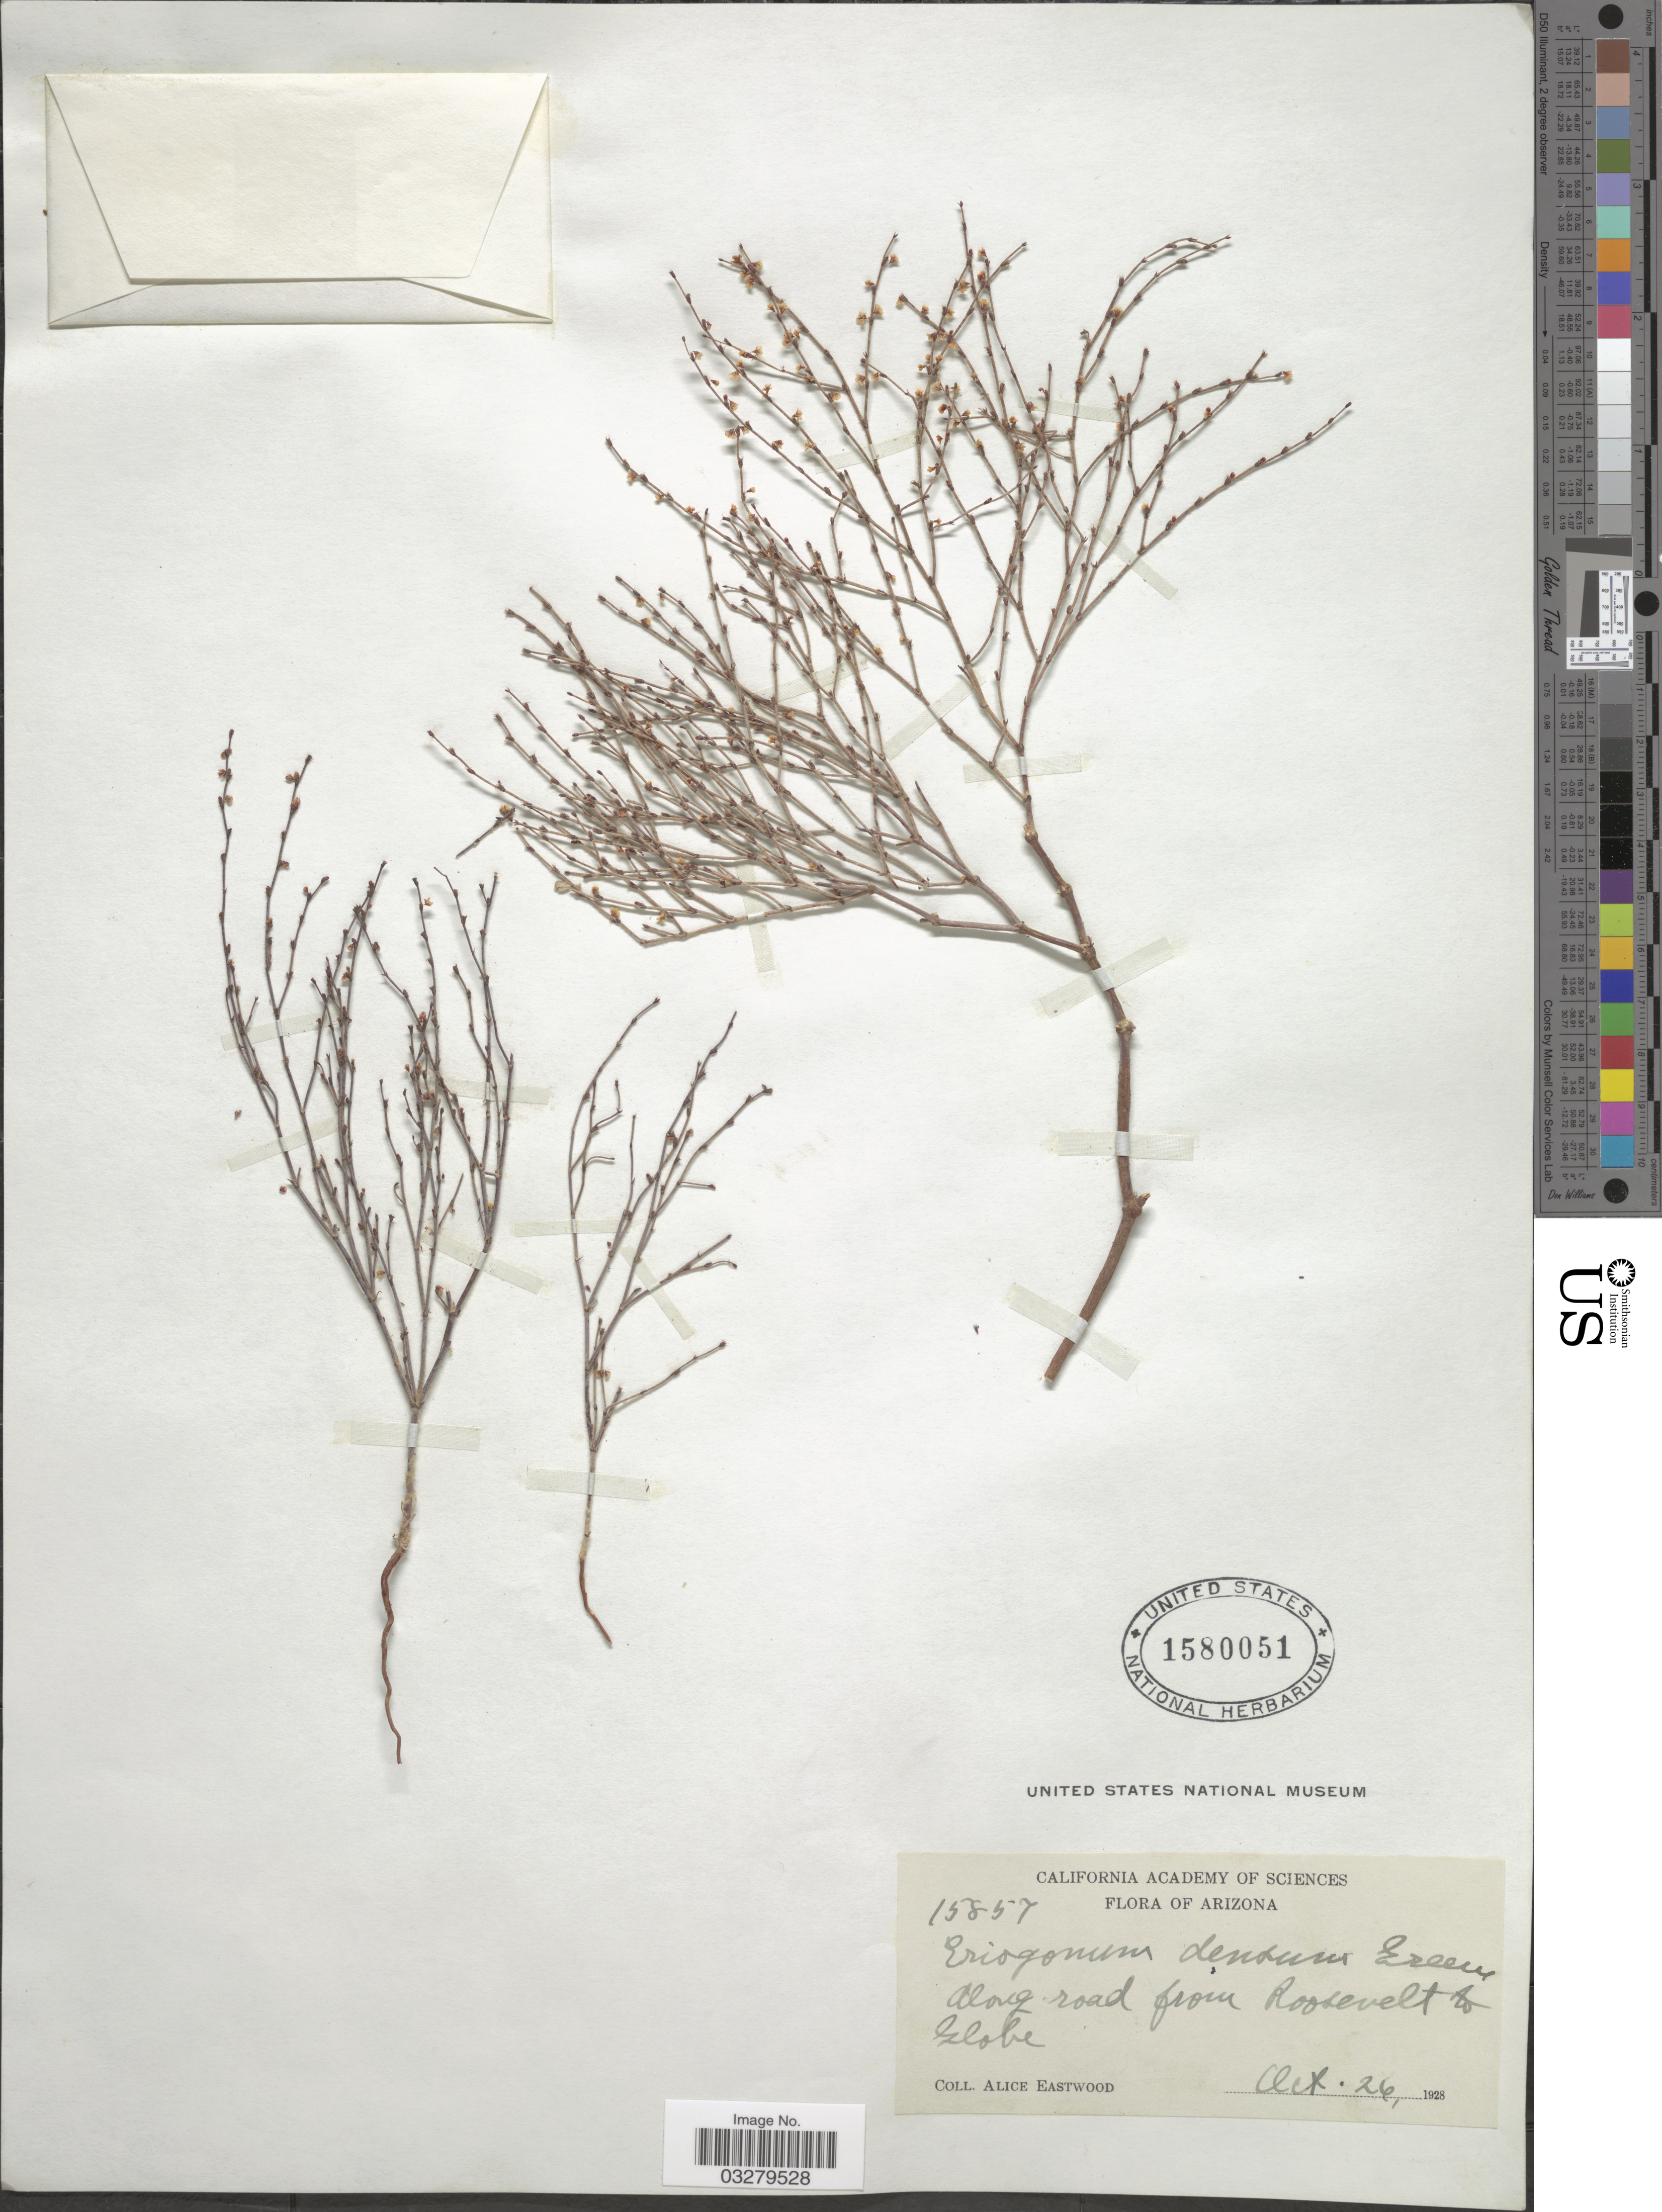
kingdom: Plantae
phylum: Tracheophyta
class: Magnoliopsida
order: Caryophyllales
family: Polygonaceae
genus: Eriogonum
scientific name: Eriogonum palmerianum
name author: Reveal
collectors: A. Eastwood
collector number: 15857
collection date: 1928-10-26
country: United States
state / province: Arizona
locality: Along road from Roosevelt to Globe.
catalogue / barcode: US 1580051